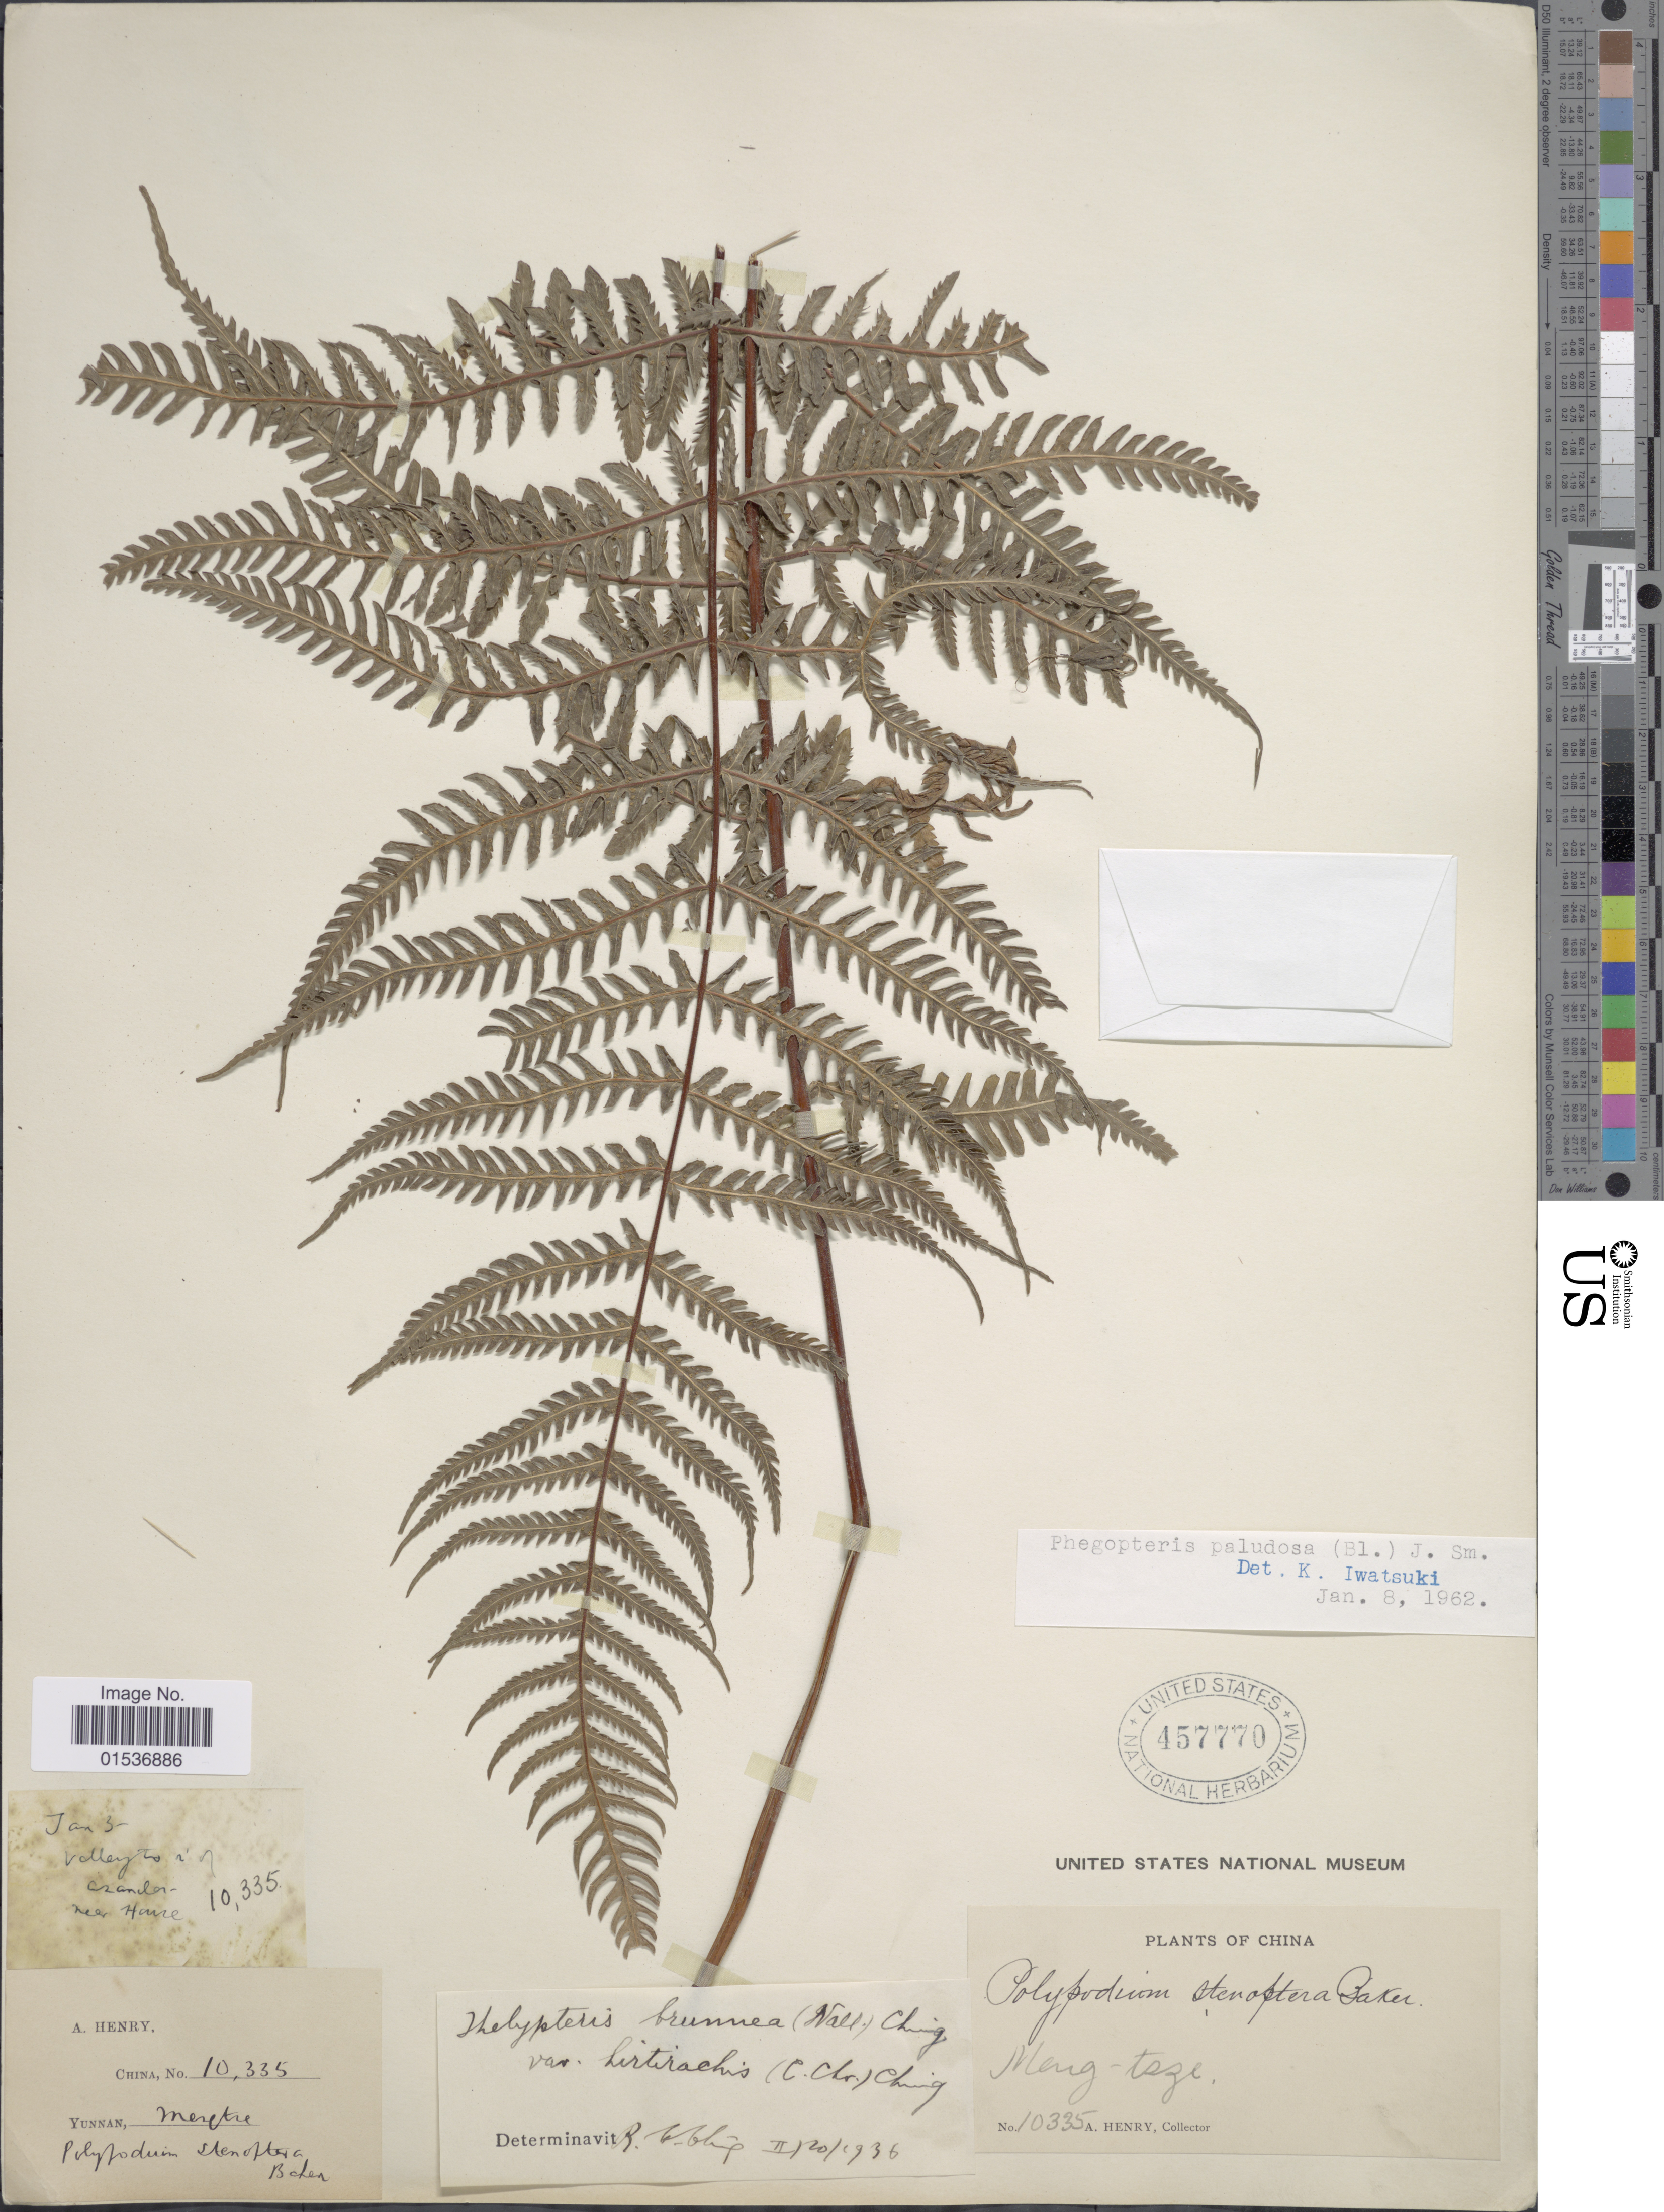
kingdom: Plantae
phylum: Tracheophyta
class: Polypodiopsida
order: Polypodiales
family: Thelypteridaceae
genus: Pseudophegopteris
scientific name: Pseudophegopteris paludosa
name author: (Blume) Ching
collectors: A. Henry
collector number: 10335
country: China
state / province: Yunnan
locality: Mengtze.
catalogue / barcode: US 457770